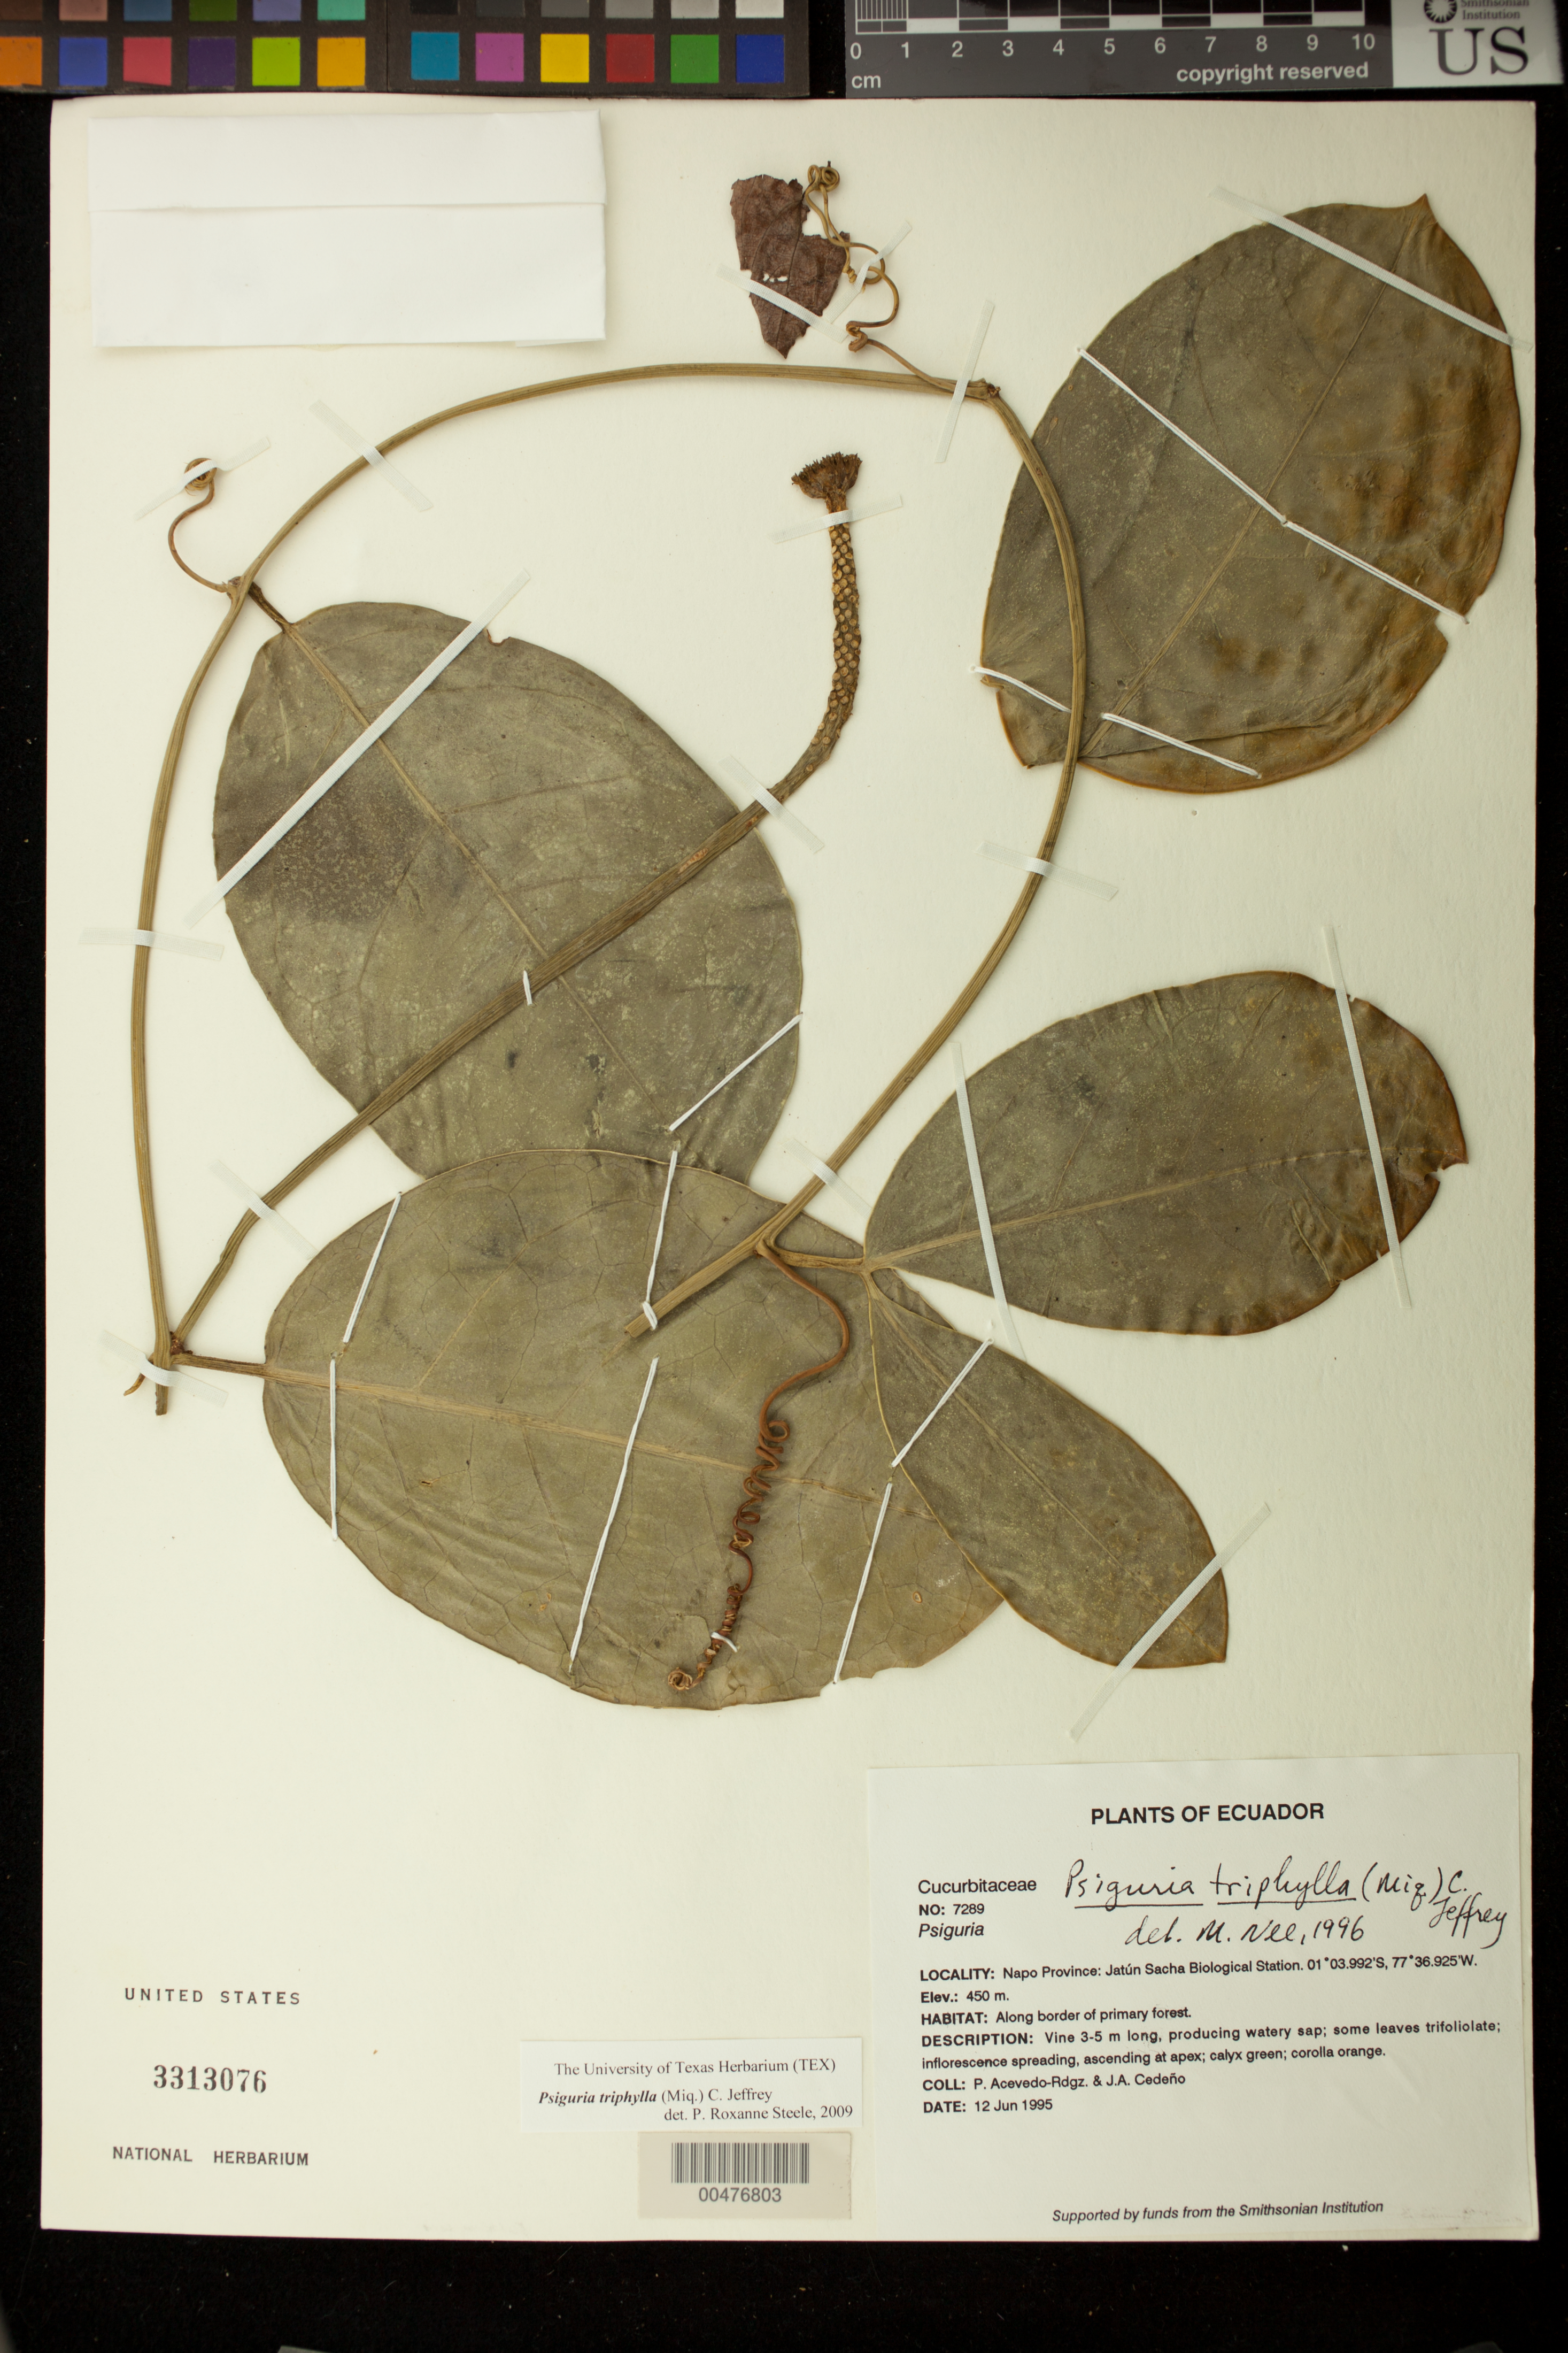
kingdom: Plantae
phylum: Tracheophyta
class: Magnoliopsida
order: Cucurbitales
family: Cucurbitaceae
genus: Psiguria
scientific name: Psiguria triphylla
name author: (Miq.) C. Jeffrey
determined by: Nee, Michael H.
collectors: P. Acevedo-Rodr. & J. A. Cedeño M.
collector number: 7289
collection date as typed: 12 Jun 1995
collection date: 1995-06-12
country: Ecuador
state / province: Napo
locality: Napo Province: Jatún Sacha Biological Station.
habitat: Along border of primary forest.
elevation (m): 450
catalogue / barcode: US 3313076